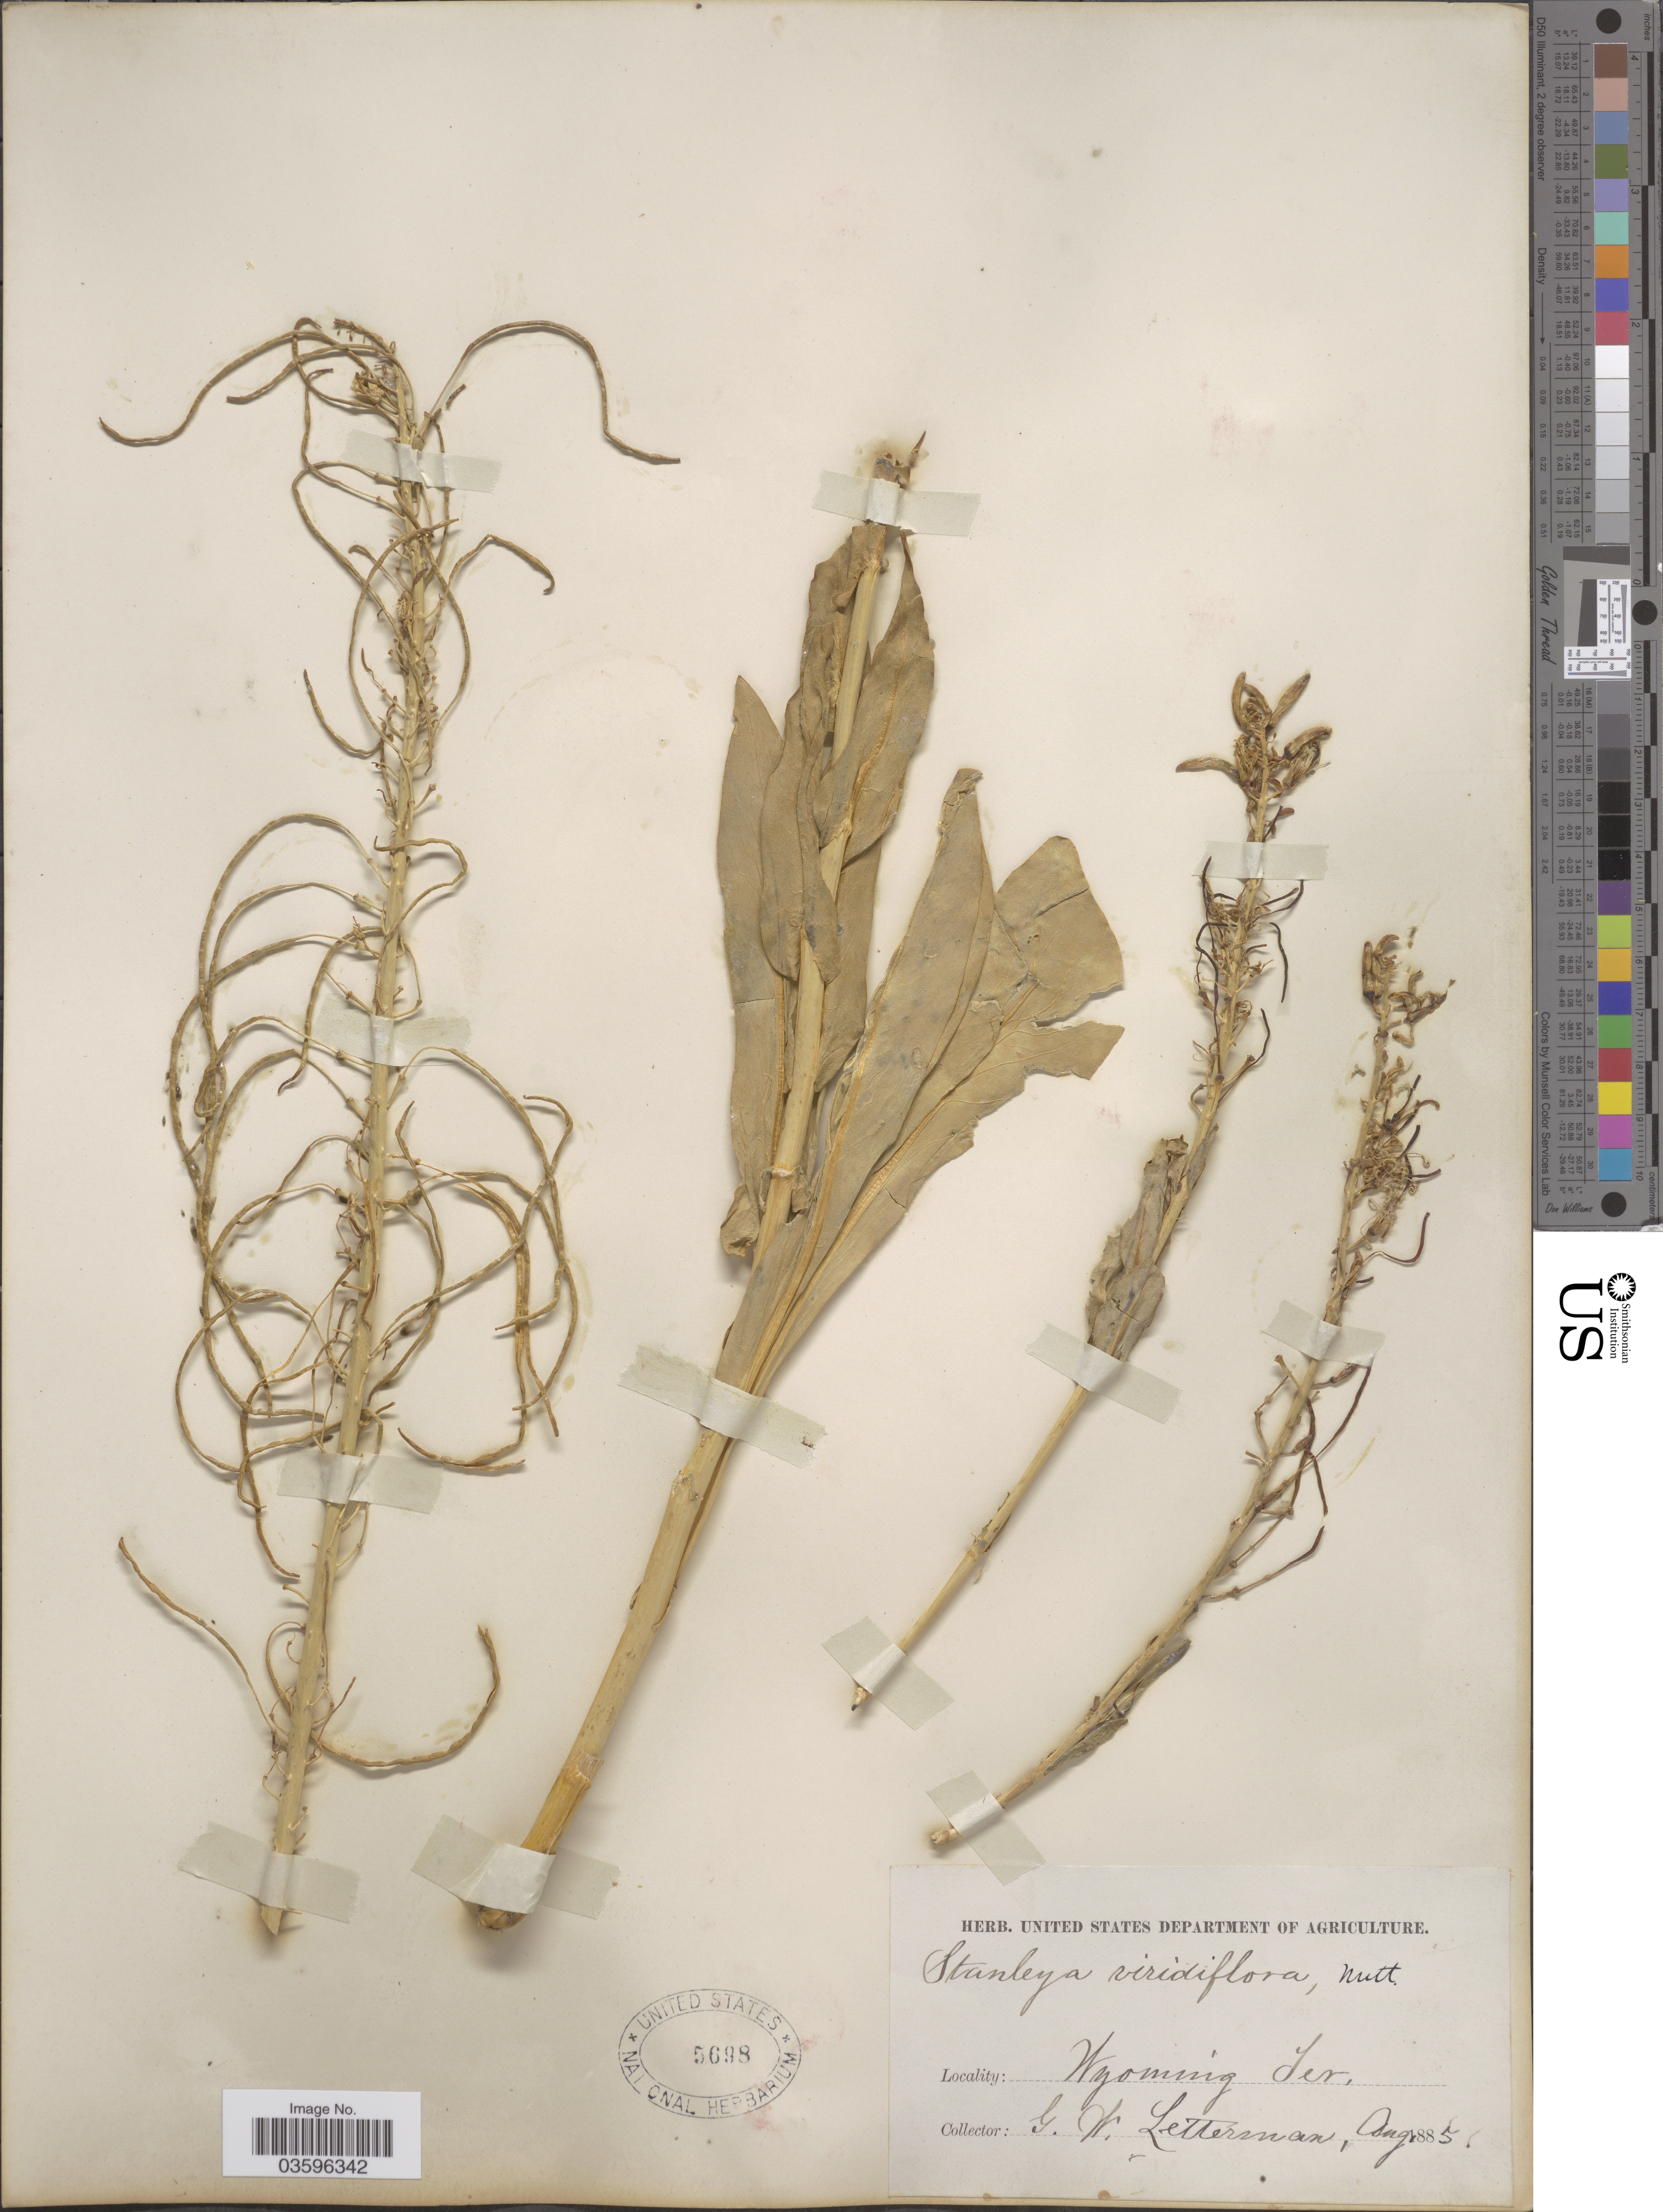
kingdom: Plantae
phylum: Tracheophyta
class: Magnoliopsida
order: Brassicales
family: Brassicaceae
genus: Stanleya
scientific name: Stanleya viridiflora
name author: Nutt.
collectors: G. W. Letterman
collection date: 1885-08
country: United States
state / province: Wyoming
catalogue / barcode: US 5698